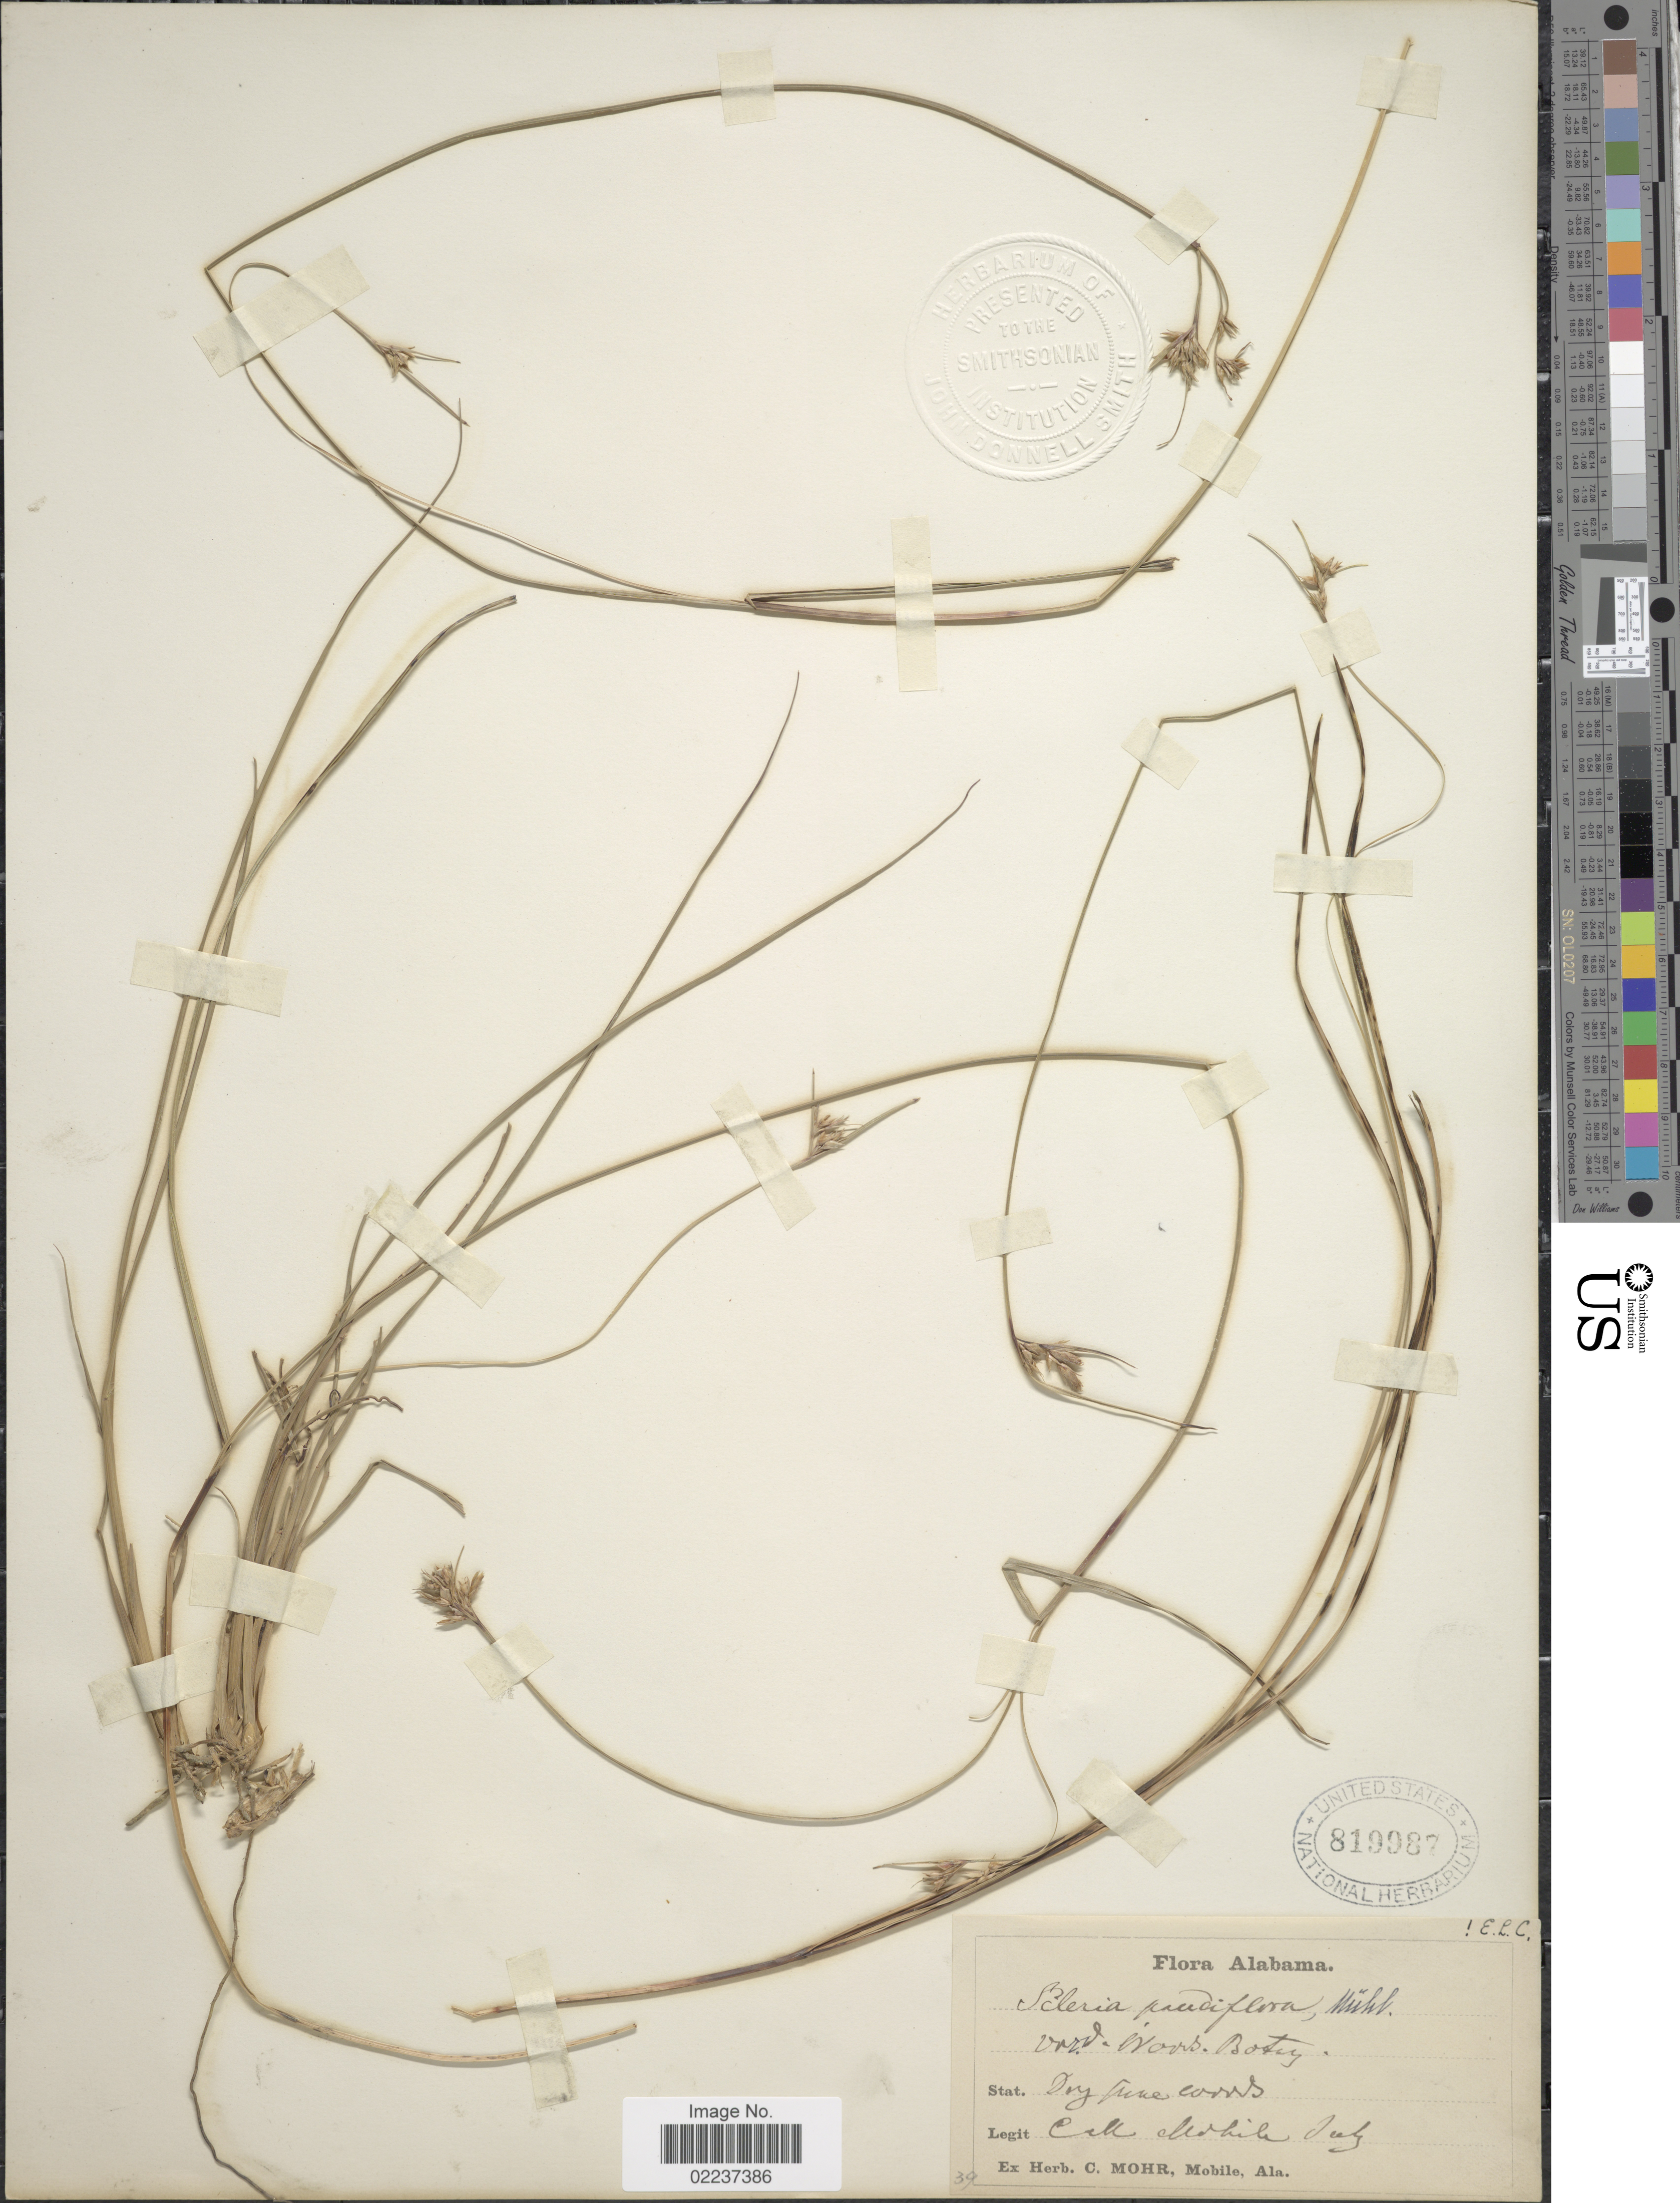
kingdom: Plantae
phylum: Tracheophyta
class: Liliopsida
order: Poales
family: Cyperaceae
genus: Scleria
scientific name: Scleria pauciflora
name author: Muhl. ex Willd.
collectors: C. T. Mohr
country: United States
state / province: Alabama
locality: Mobilr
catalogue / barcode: US 819987